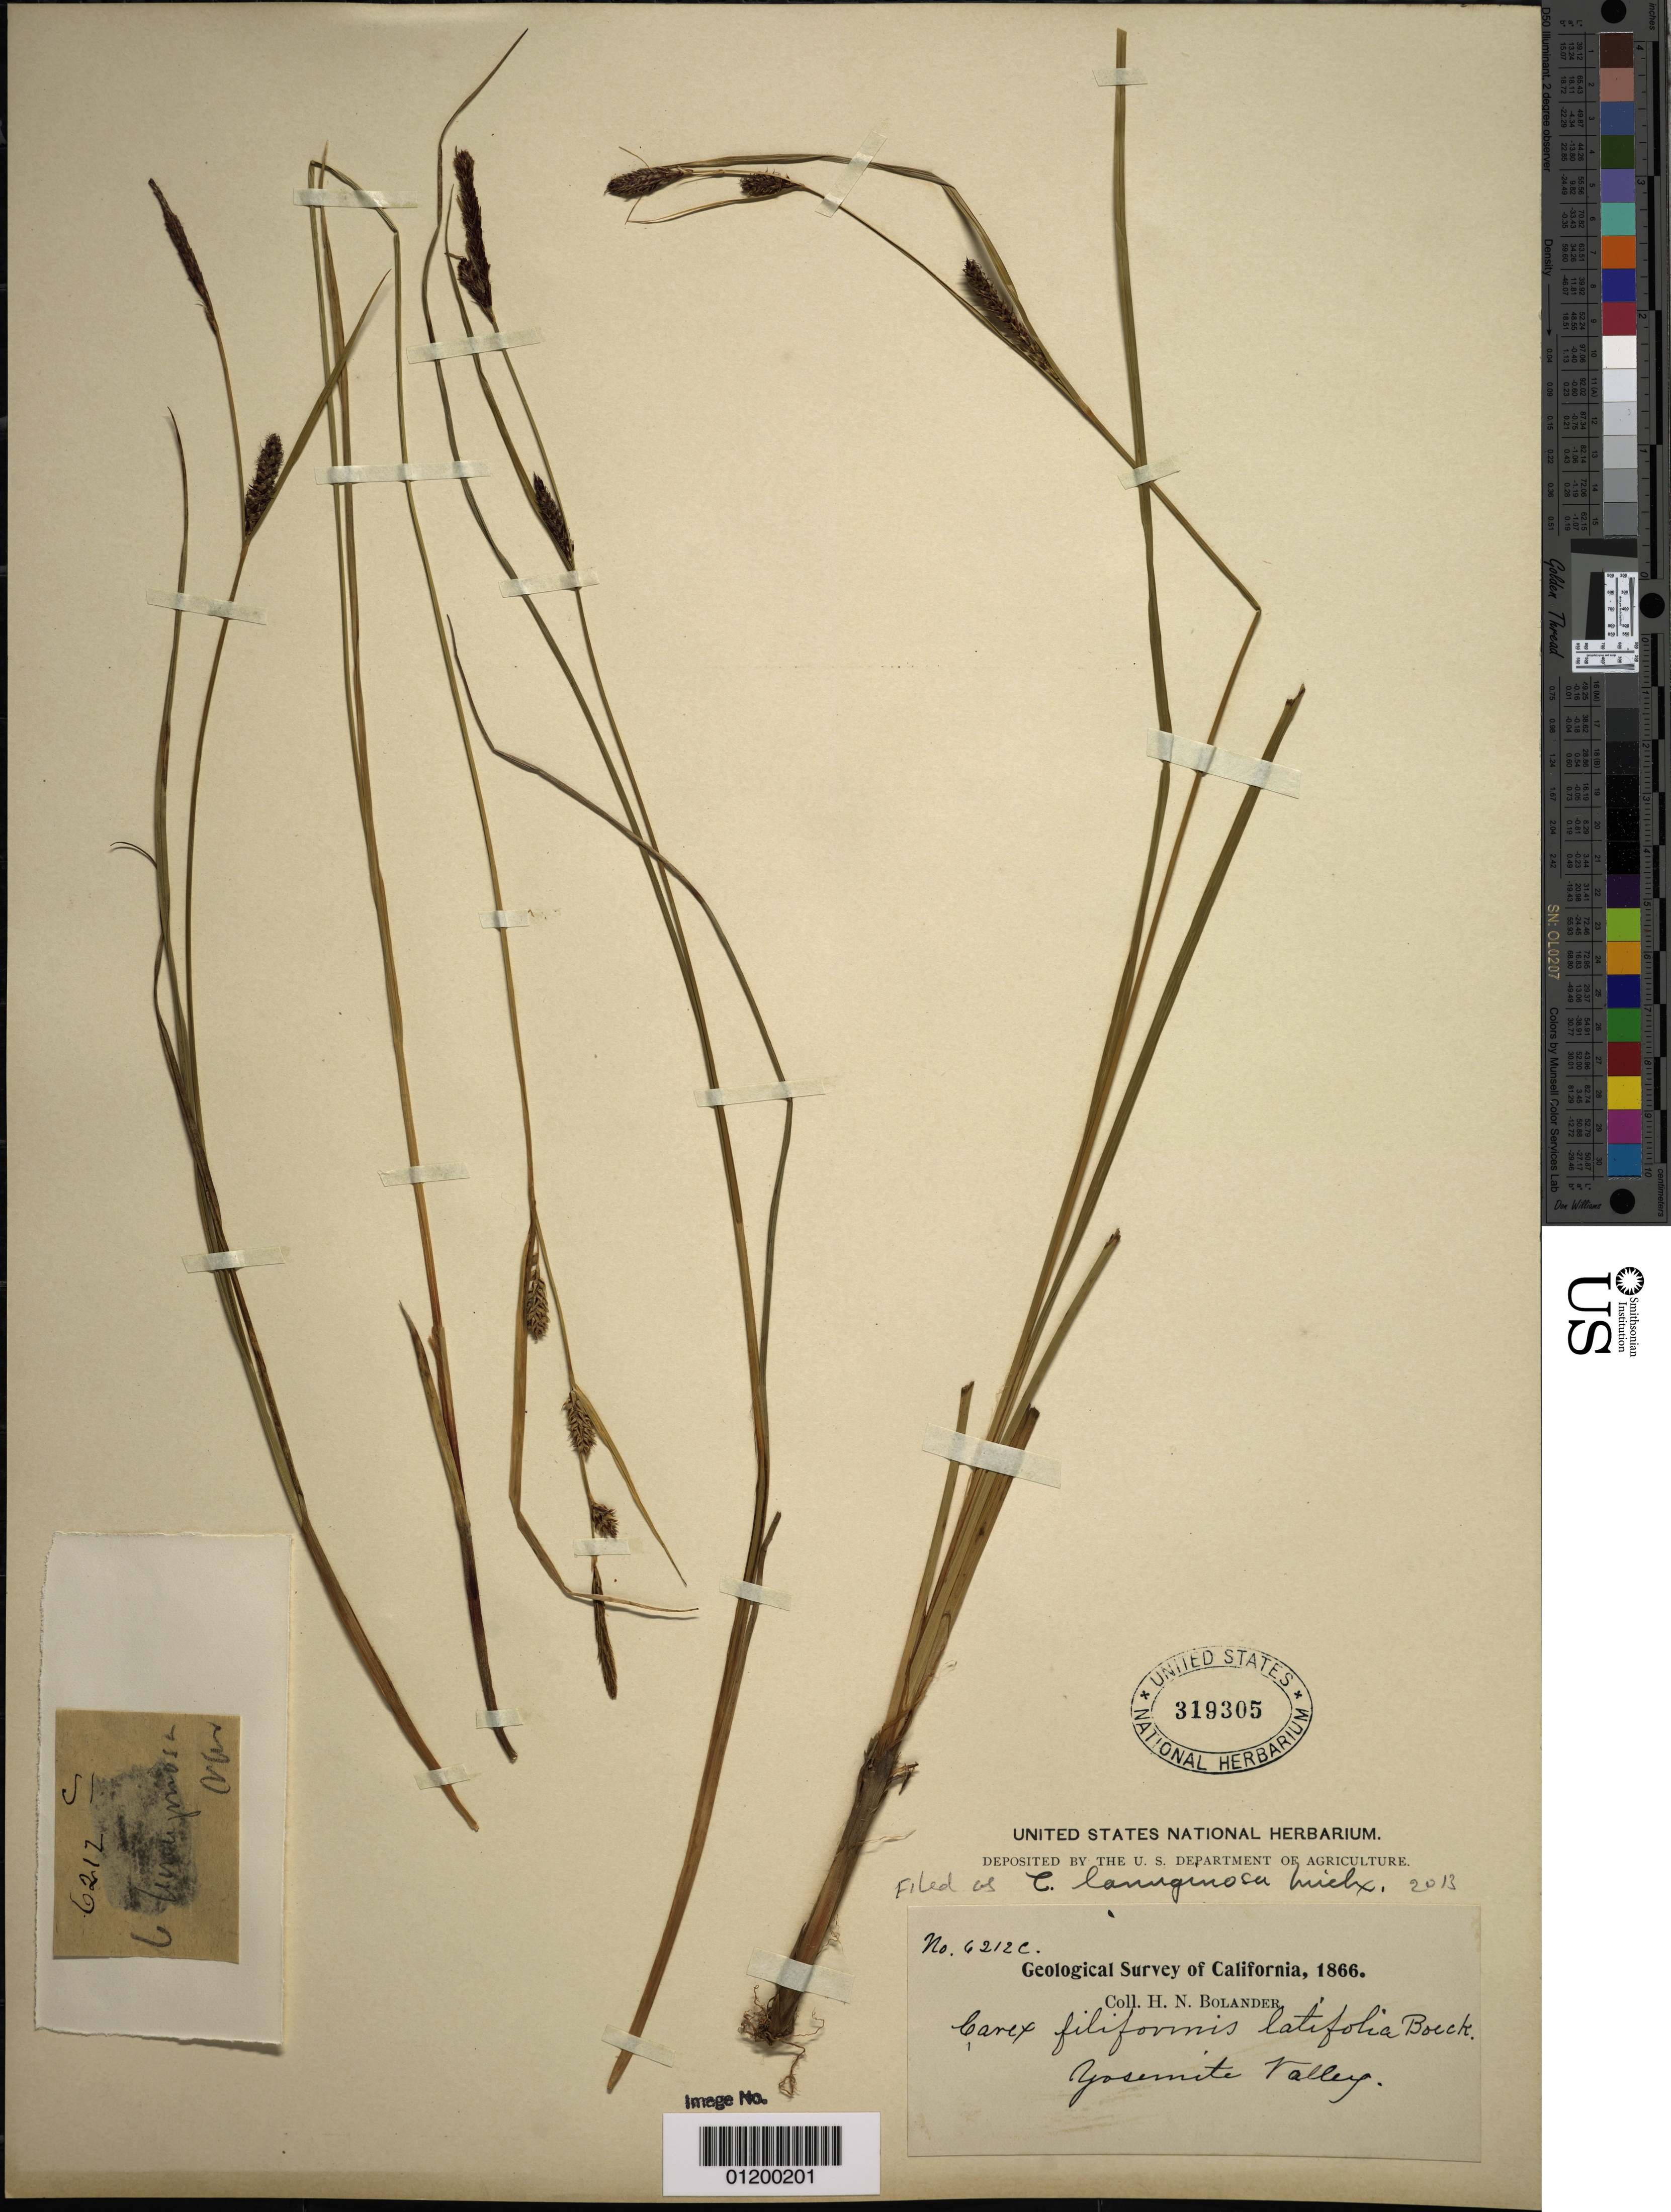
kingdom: Plantae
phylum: Tracheophyta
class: Liliopsida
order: Poales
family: Cyperaceae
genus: Carex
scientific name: Carex pellita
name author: Muhl. ex Willd.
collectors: H. Bolander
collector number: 6212c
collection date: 1866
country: United States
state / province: California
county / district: Mariposa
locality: Yosemite Valley.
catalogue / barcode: US 319305